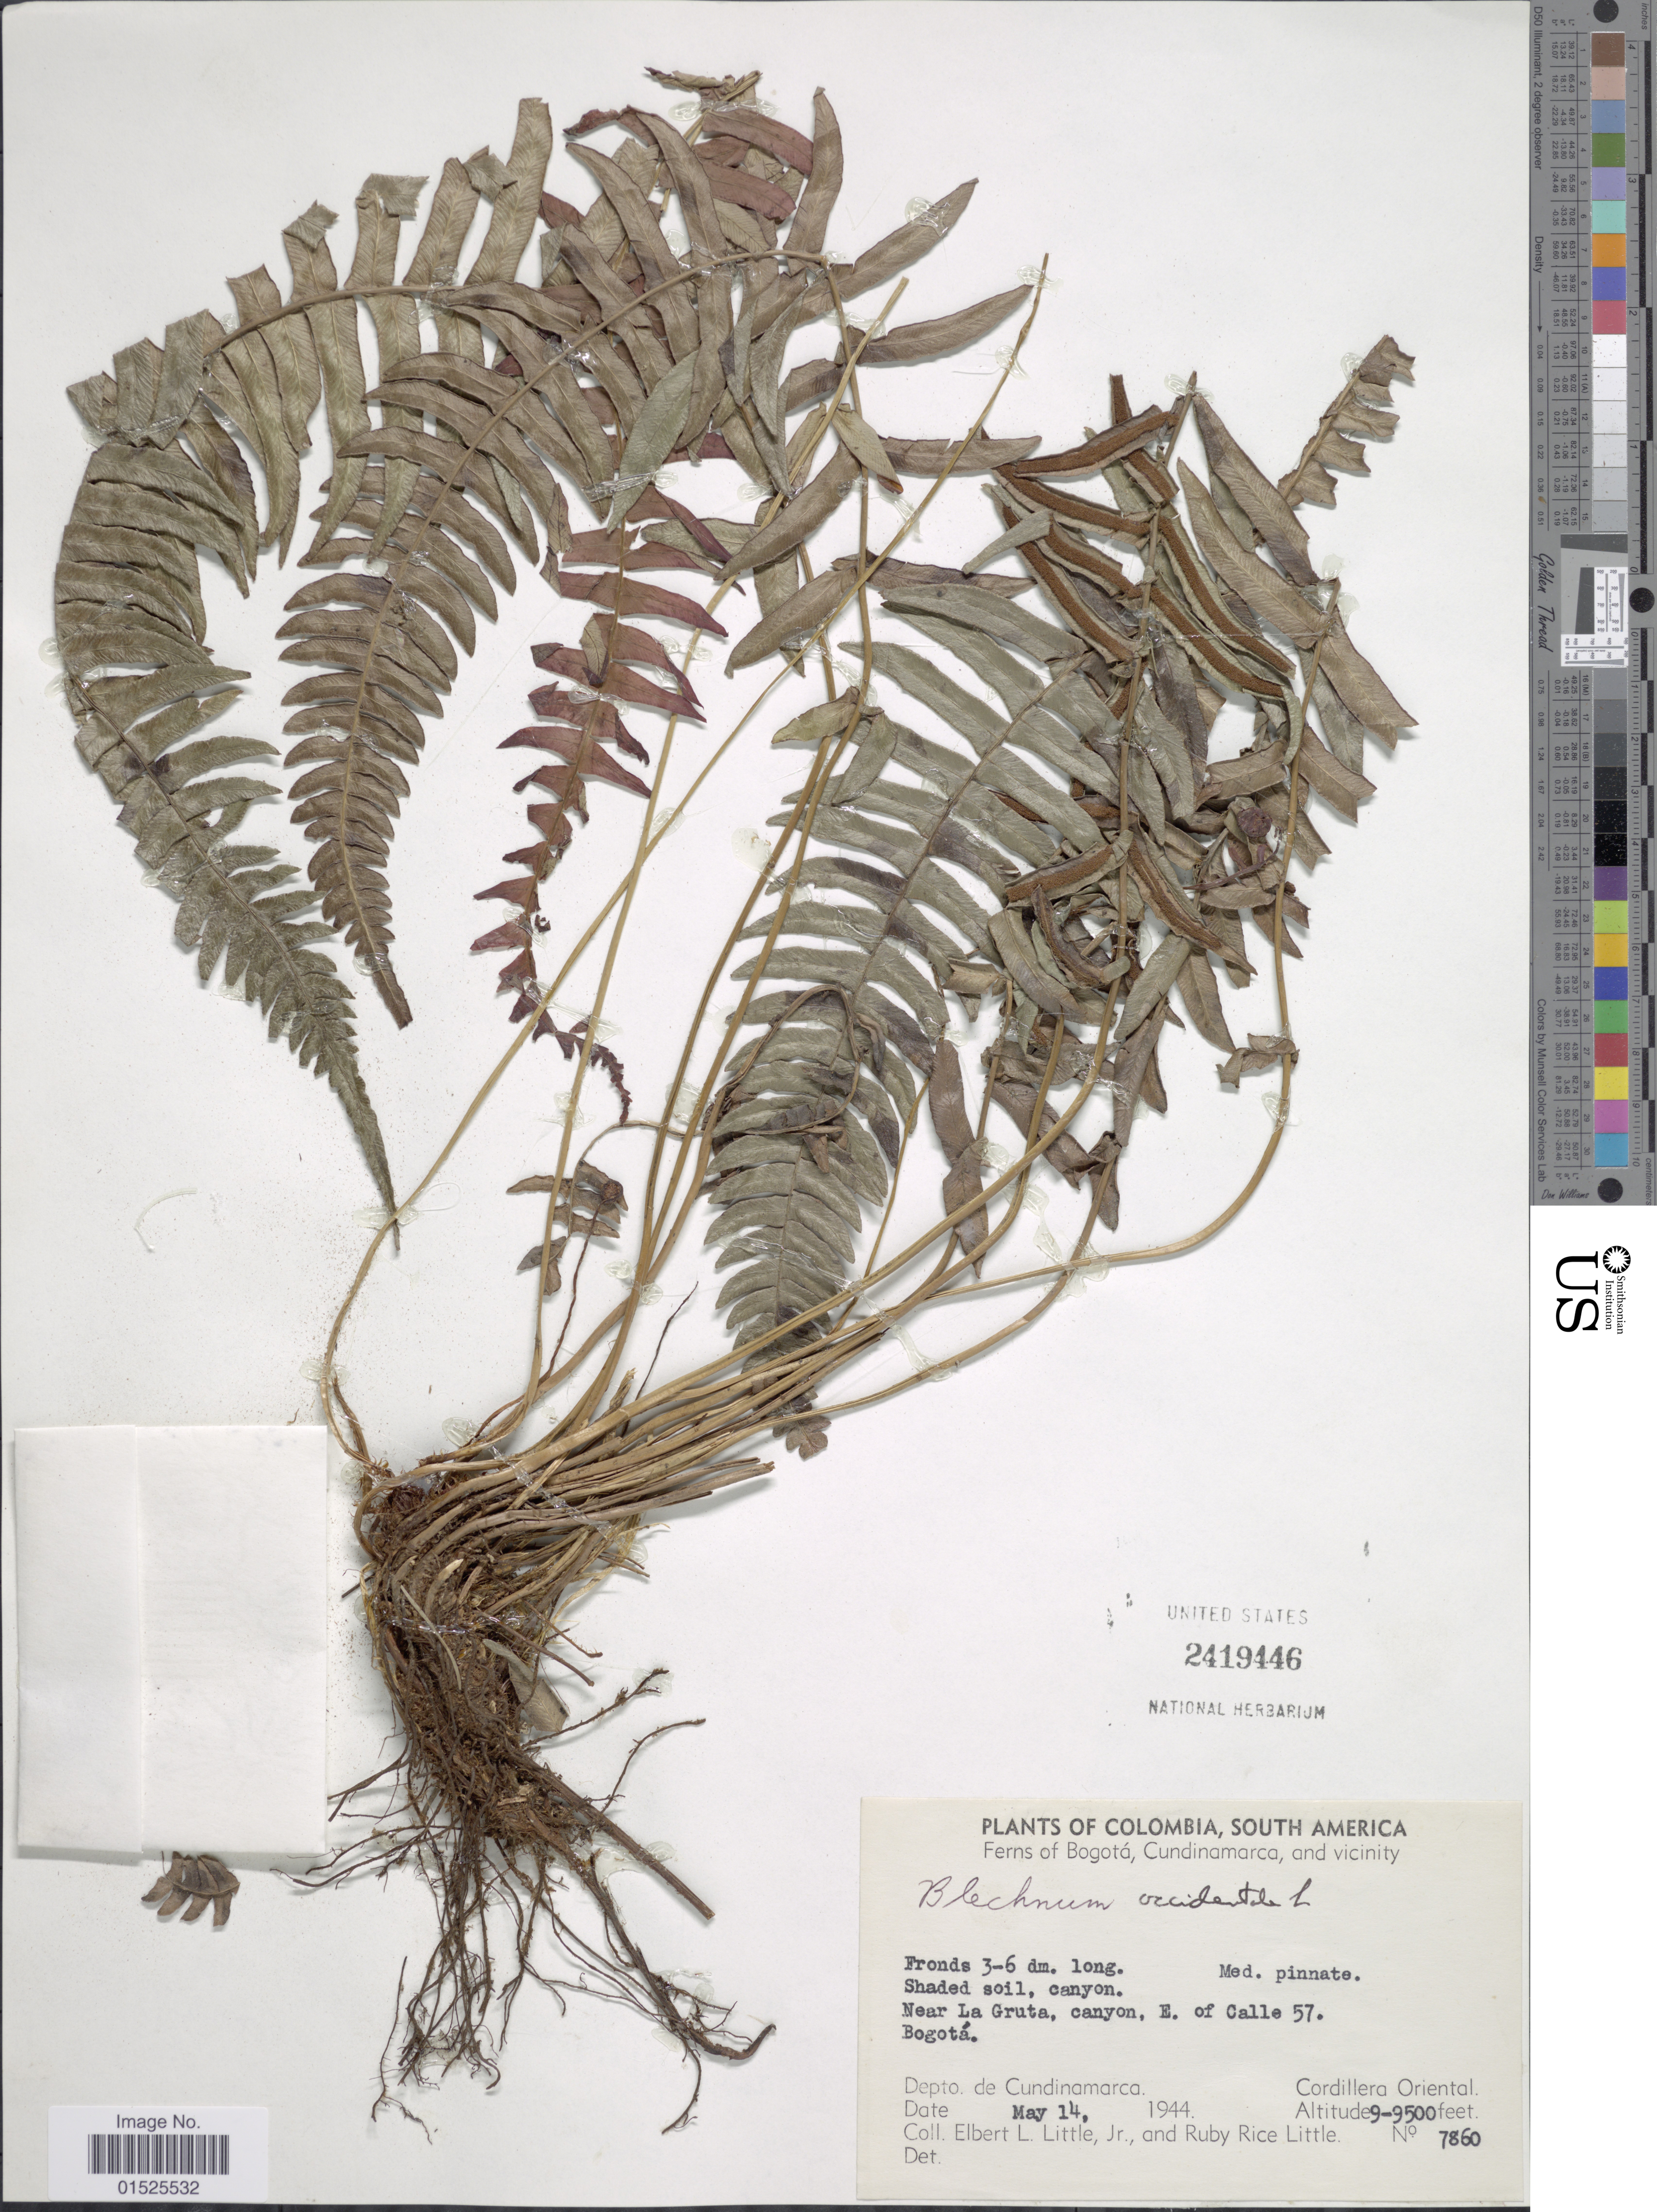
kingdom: Plantae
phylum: Tracheophyta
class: Polypodiopsida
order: Polypodiales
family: Blechnaceae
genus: Blechnum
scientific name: Blechnum camplyotis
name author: (Kunze) J. Sm.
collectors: E. L. Little & R. R. Little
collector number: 7860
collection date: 1944-05-14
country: Colombia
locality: South America. Near La Gruta, canyon, E. of Calle 57. Bogotá. Depto. de Cundinamarca. Cordillera Oriental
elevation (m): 2743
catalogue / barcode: US 2419446